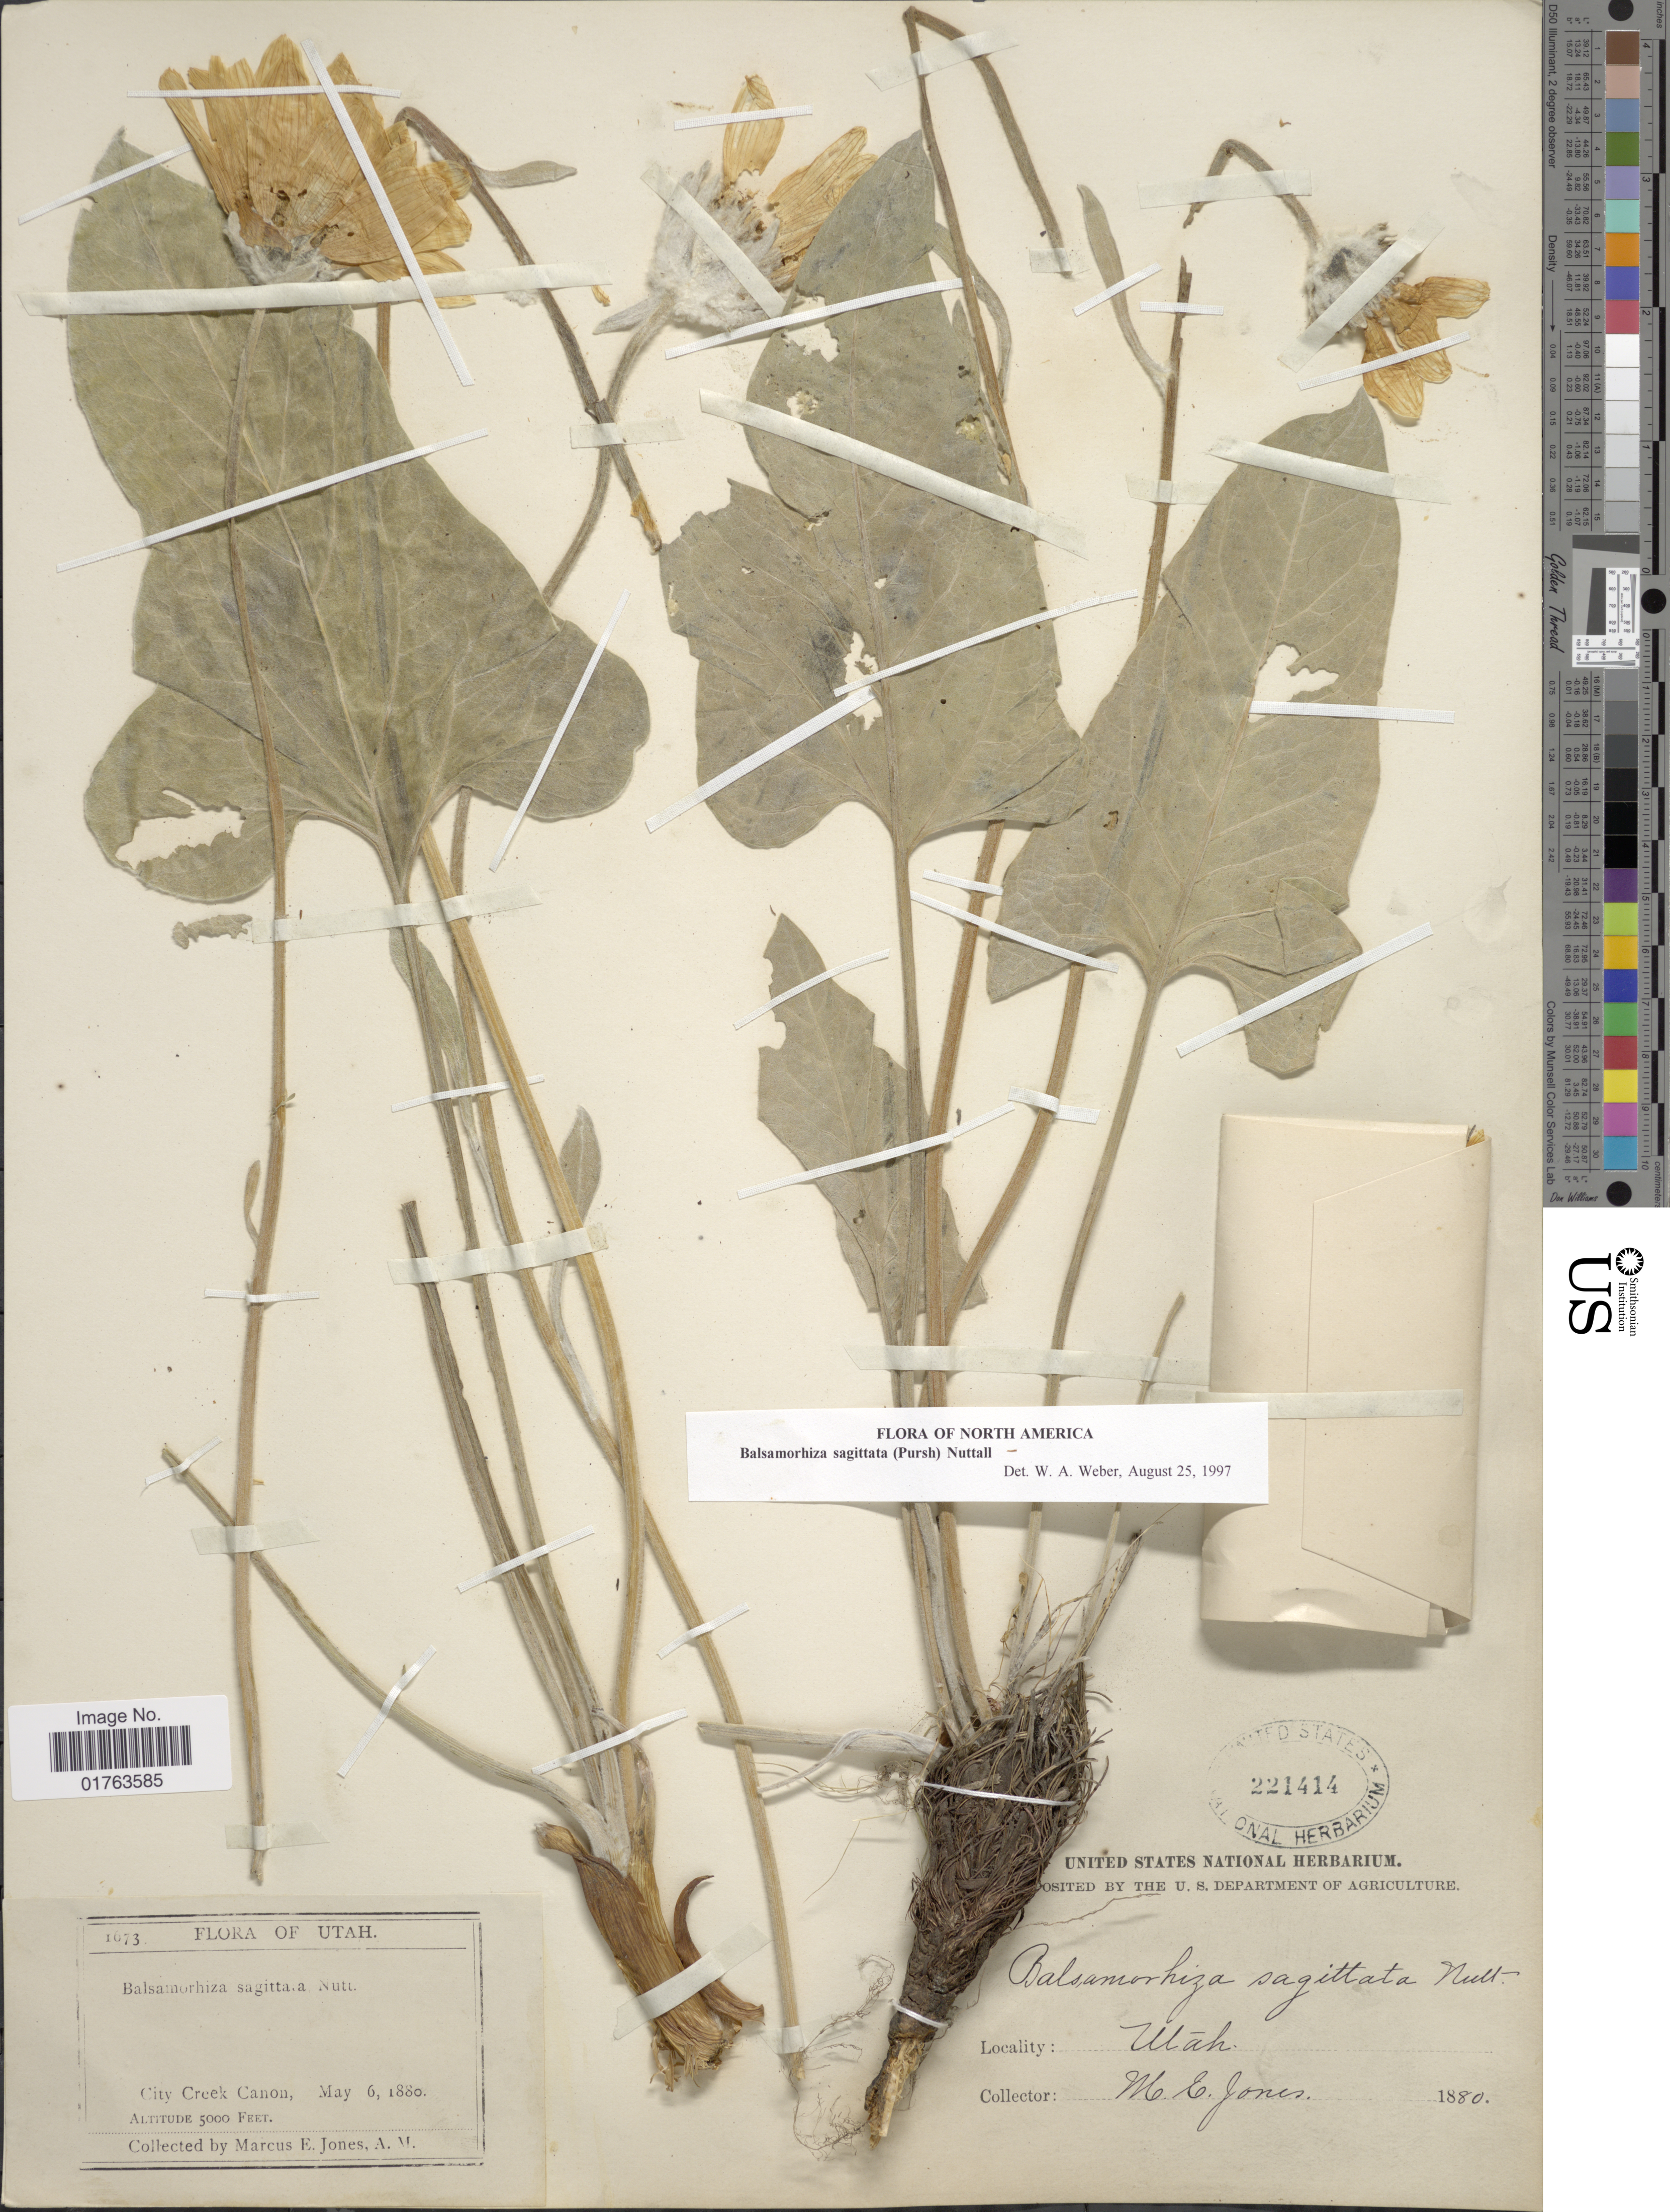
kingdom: Plantae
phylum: Tracheophyta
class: Magnoliopsida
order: Asterales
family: Asteraceae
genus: Balsamorhiza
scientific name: Balsamorhiza sagittata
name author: (Pursh) Nutt.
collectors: M. E. Jones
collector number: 1073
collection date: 1880-05-06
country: United States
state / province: Utah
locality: City Creek Canon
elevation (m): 1524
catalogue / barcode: US 221414